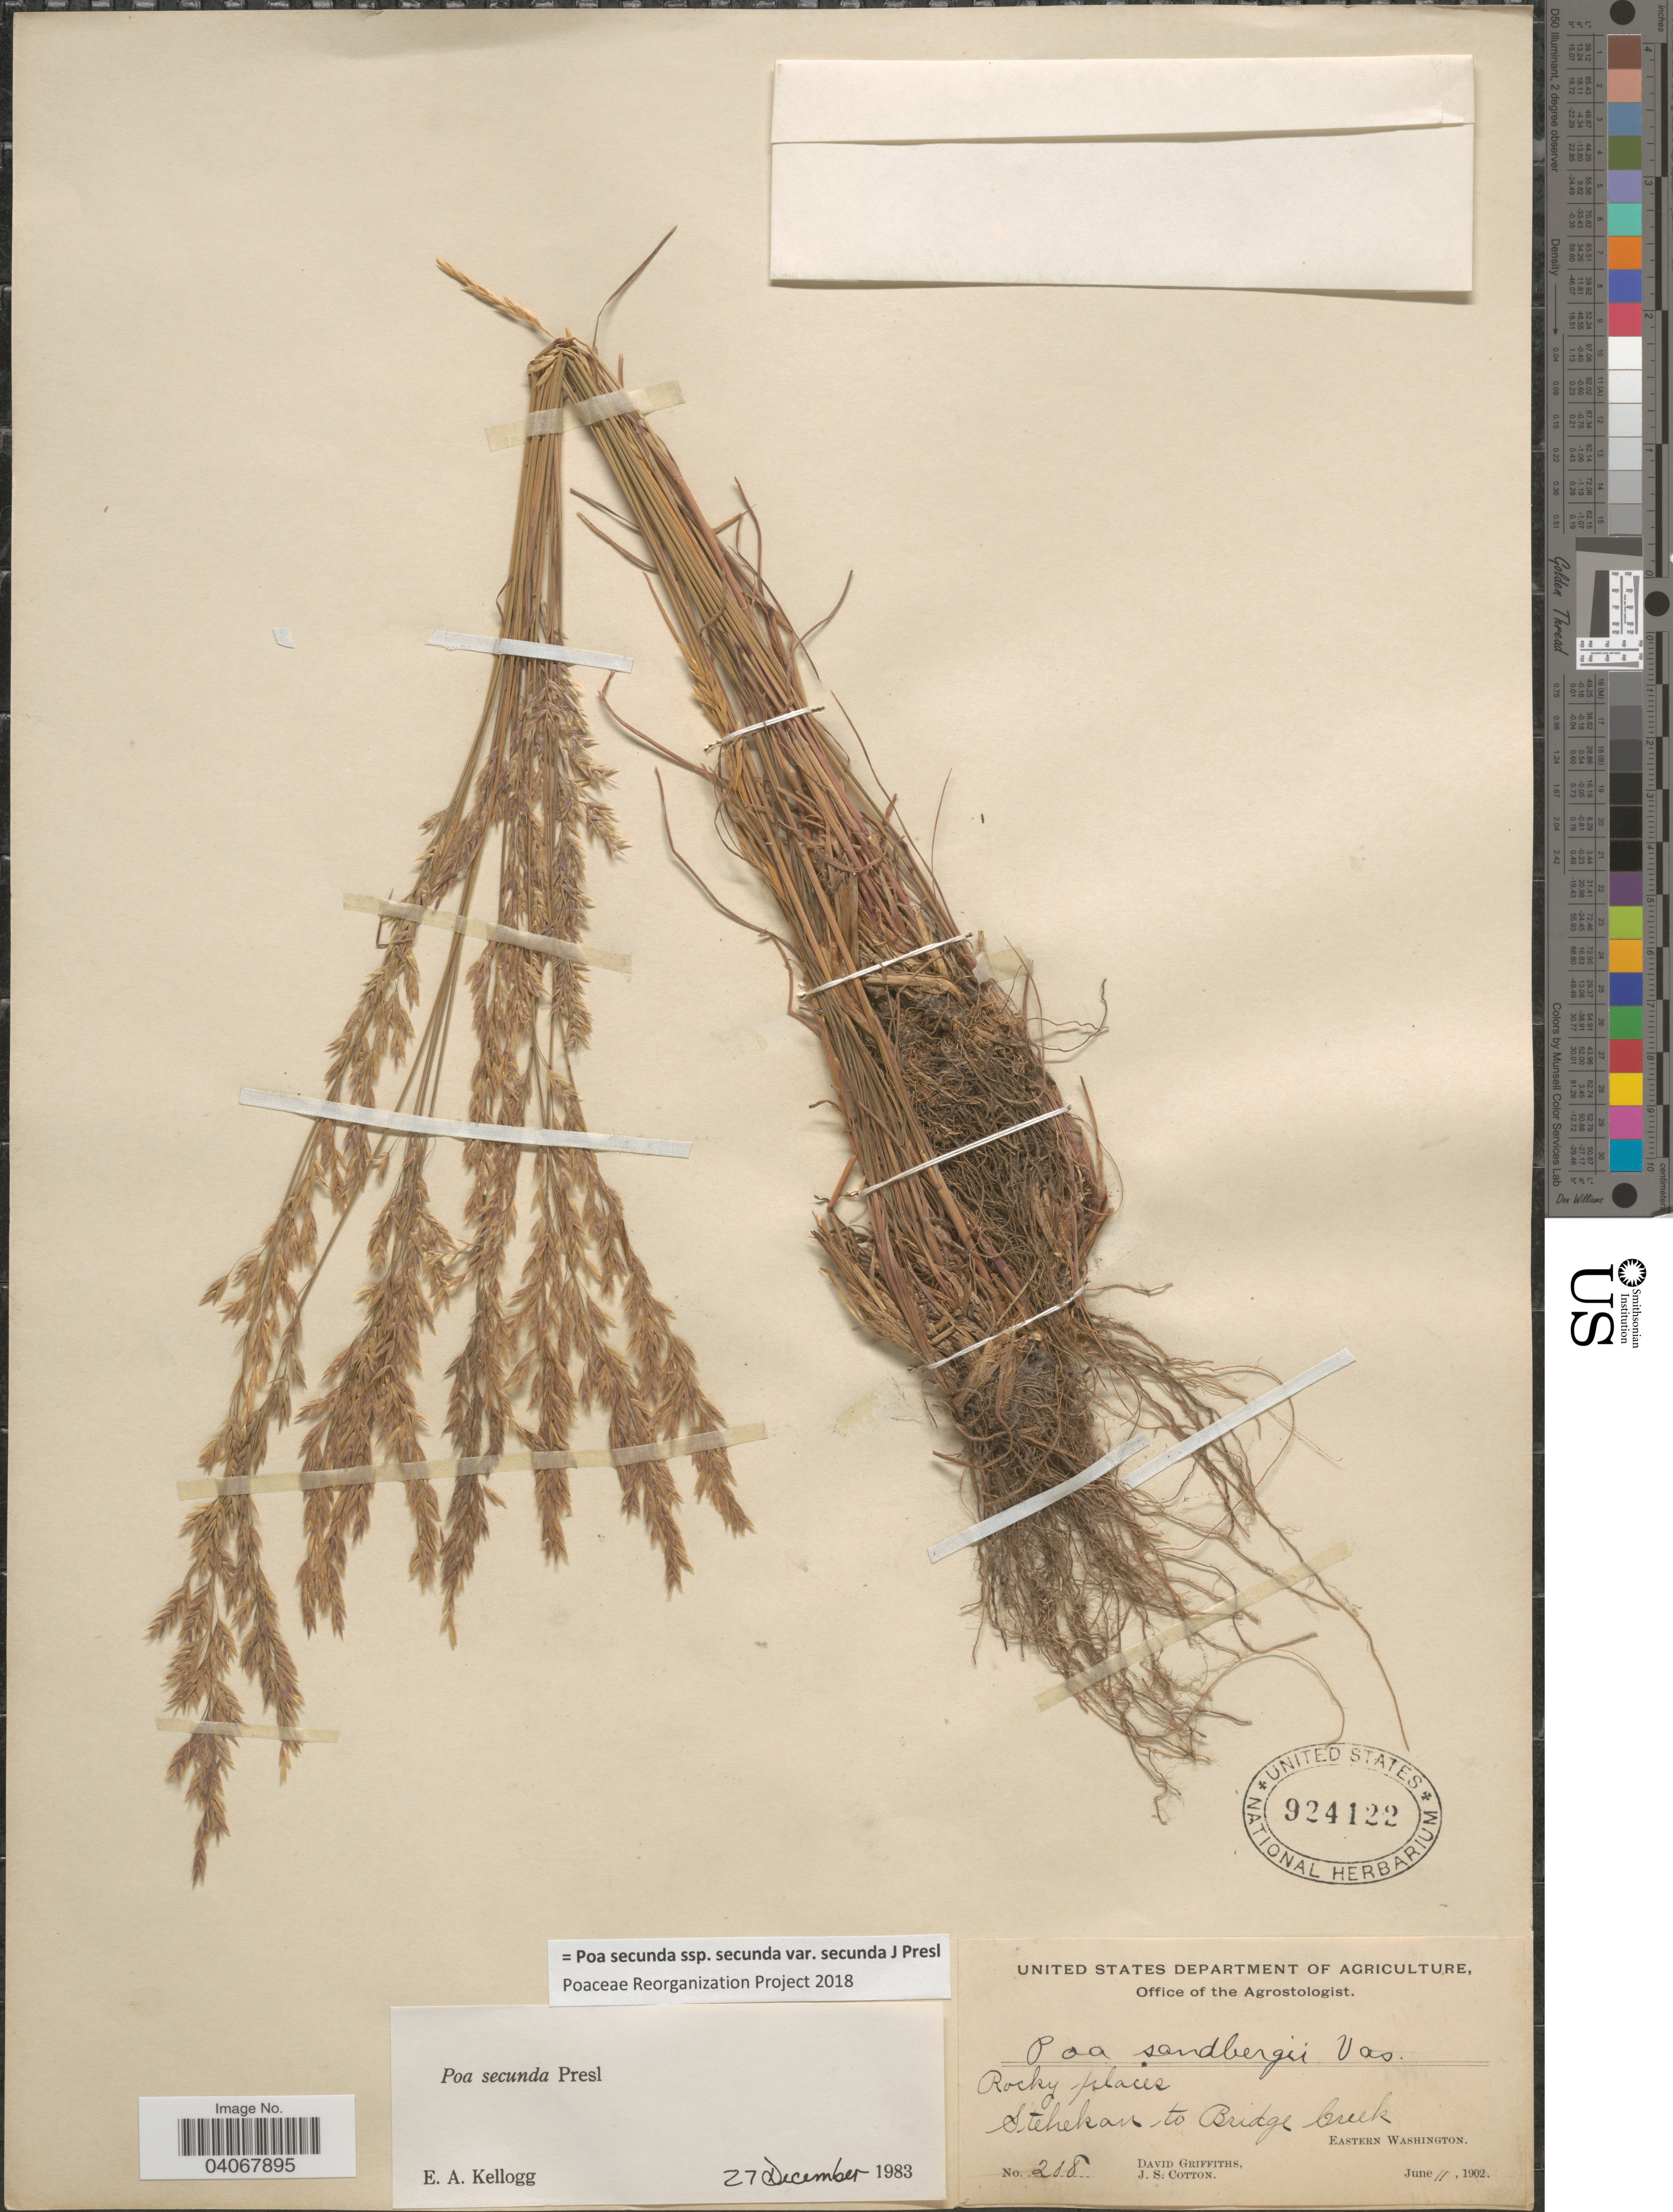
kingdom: Plantae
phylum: Tracheophyta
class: Liliopsida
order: Poales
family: Poaceae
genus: Poa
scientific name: Poa secunda subsp. secunda var. secunda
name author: J. Presl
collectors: D. Griffiths & J. S. Cotton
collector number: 208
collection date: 1902-06-11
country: United States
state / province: Washington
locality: Rocky places. Stehekan to Bridge Creek. Eastern Washington.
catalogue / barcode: US 924122